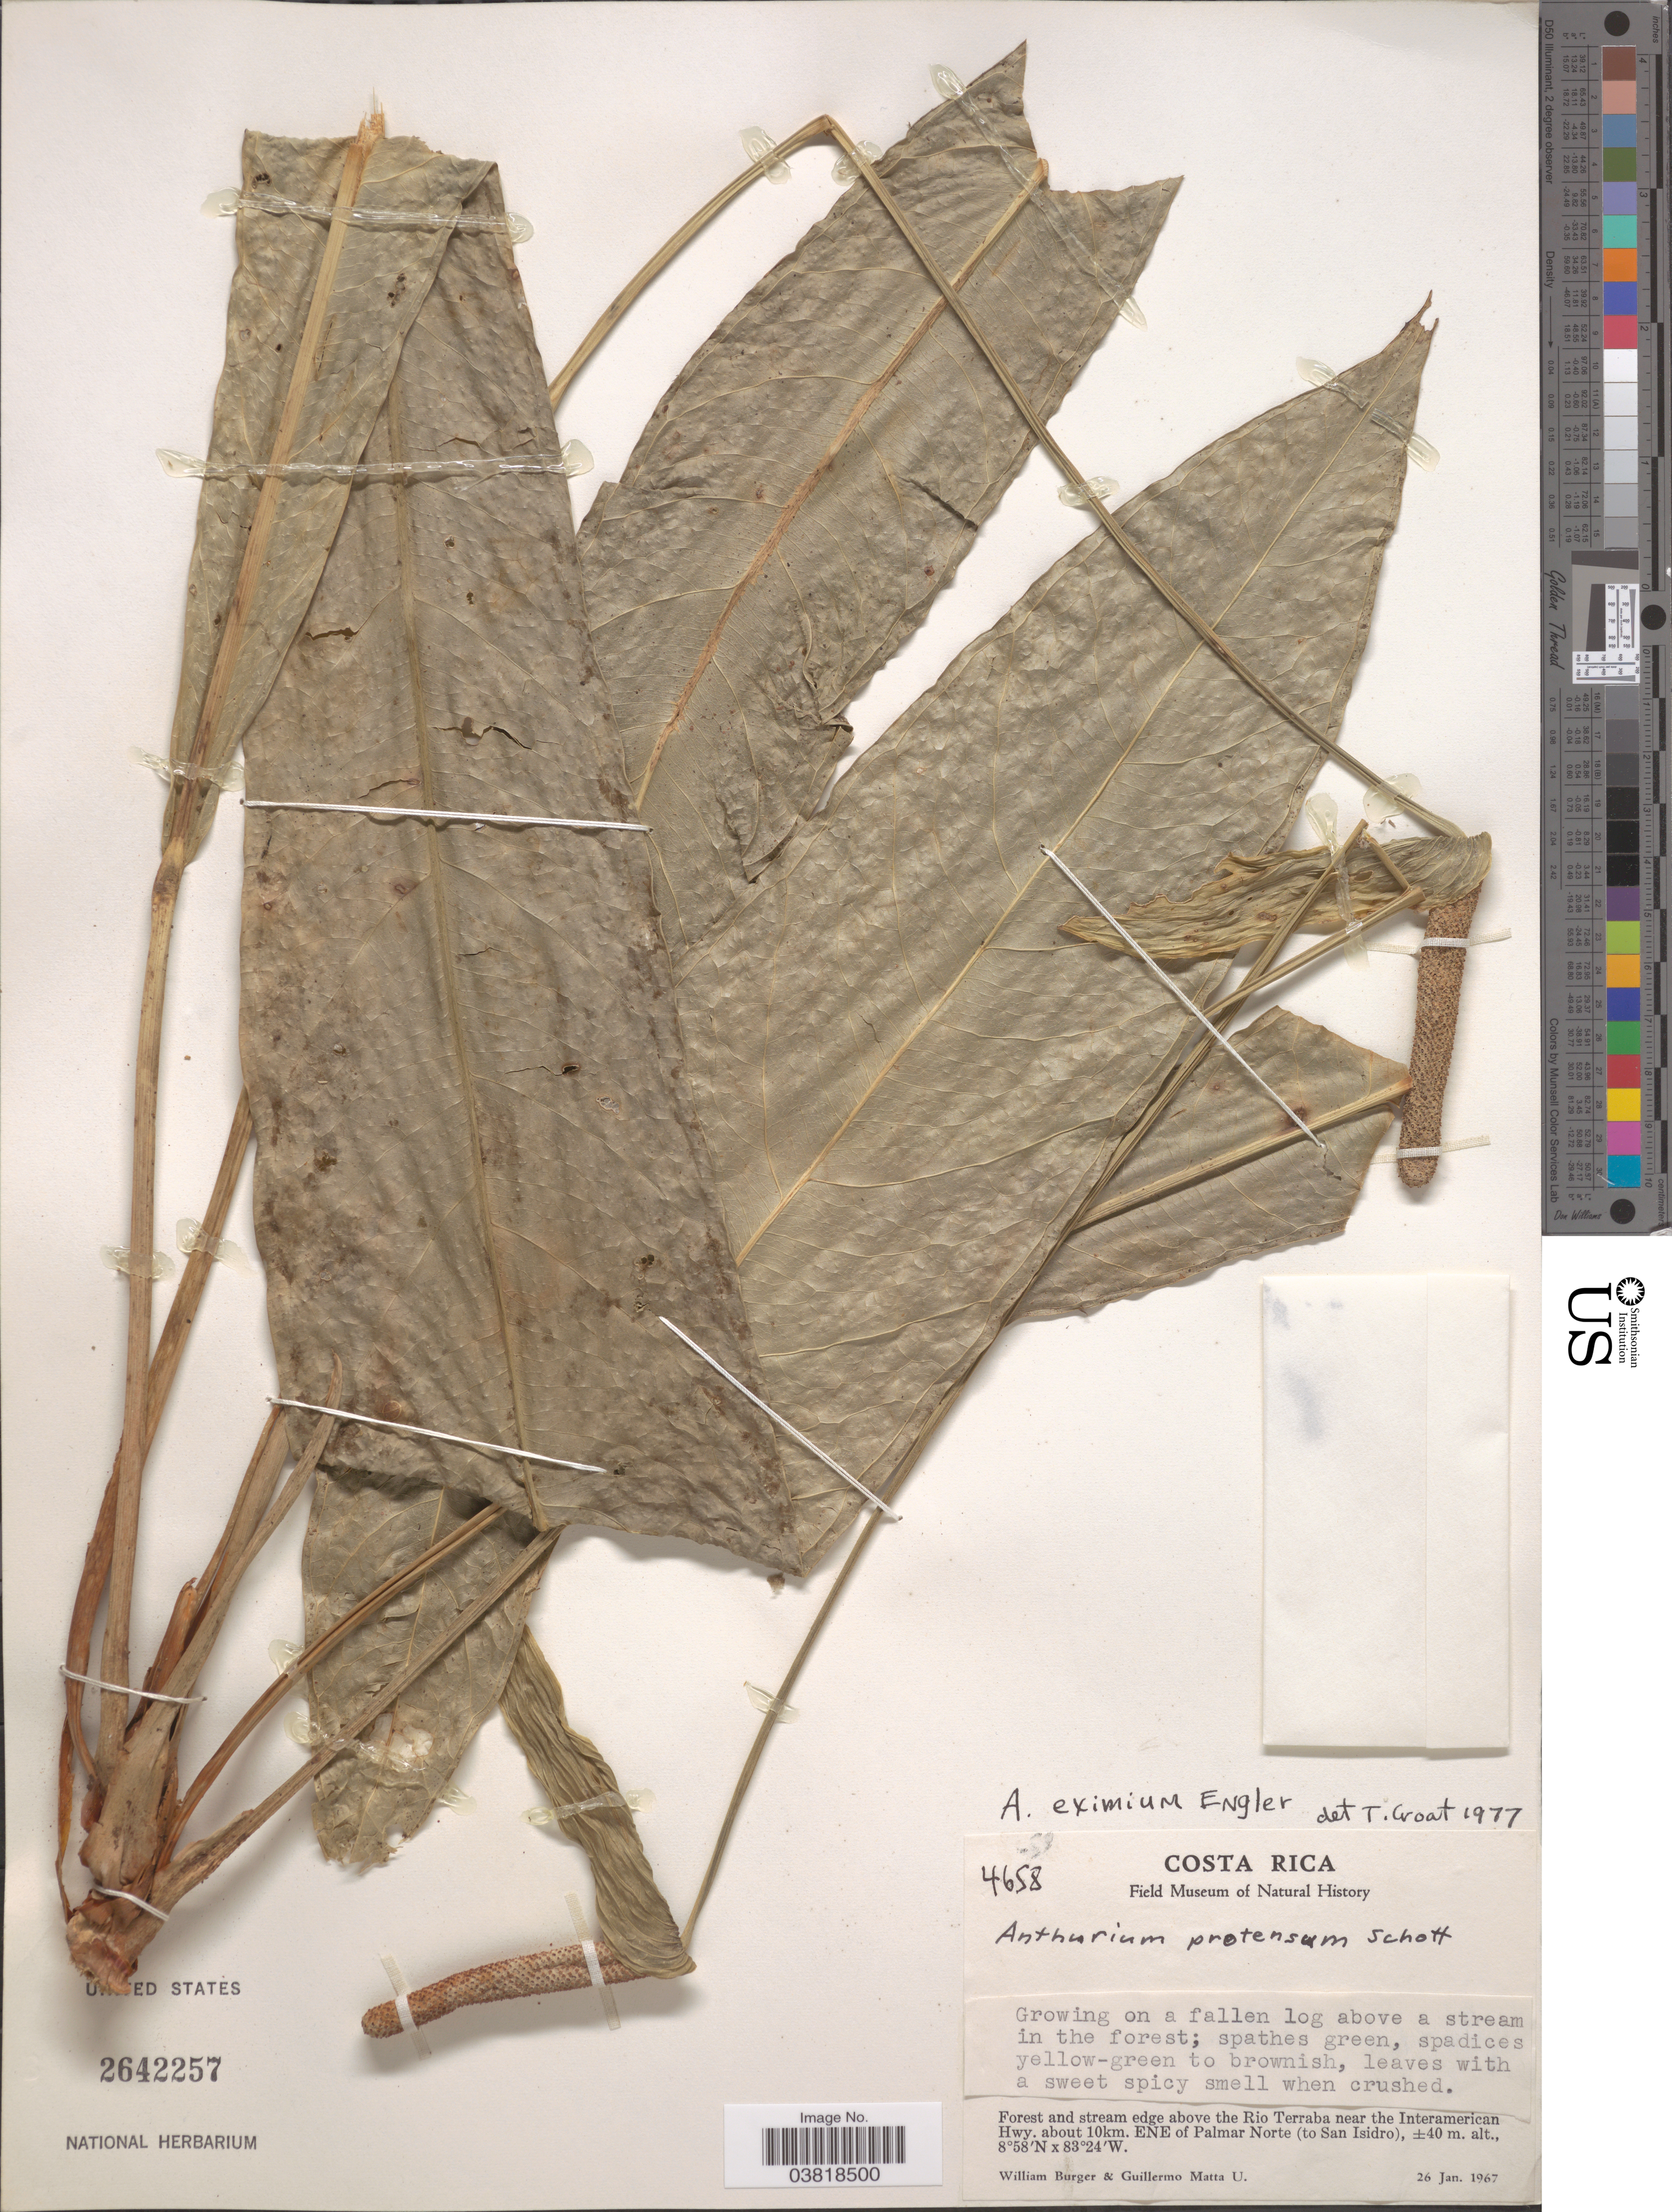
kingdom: Plantae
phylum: Tracheophyta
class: Liliopsida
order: Alismatales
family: Araceae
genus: Anthurium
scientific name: Anthurium eximium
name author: Engl.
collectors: W. Burger & G. Matta U.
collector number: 4658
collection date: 1967-01-26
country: Costa Rica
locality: Above the Rio Terraba near the Interamerican Hwy. about 10km. ENE of Palmar Norte (to San Isidro).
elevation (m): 40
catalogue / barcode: US 2642257